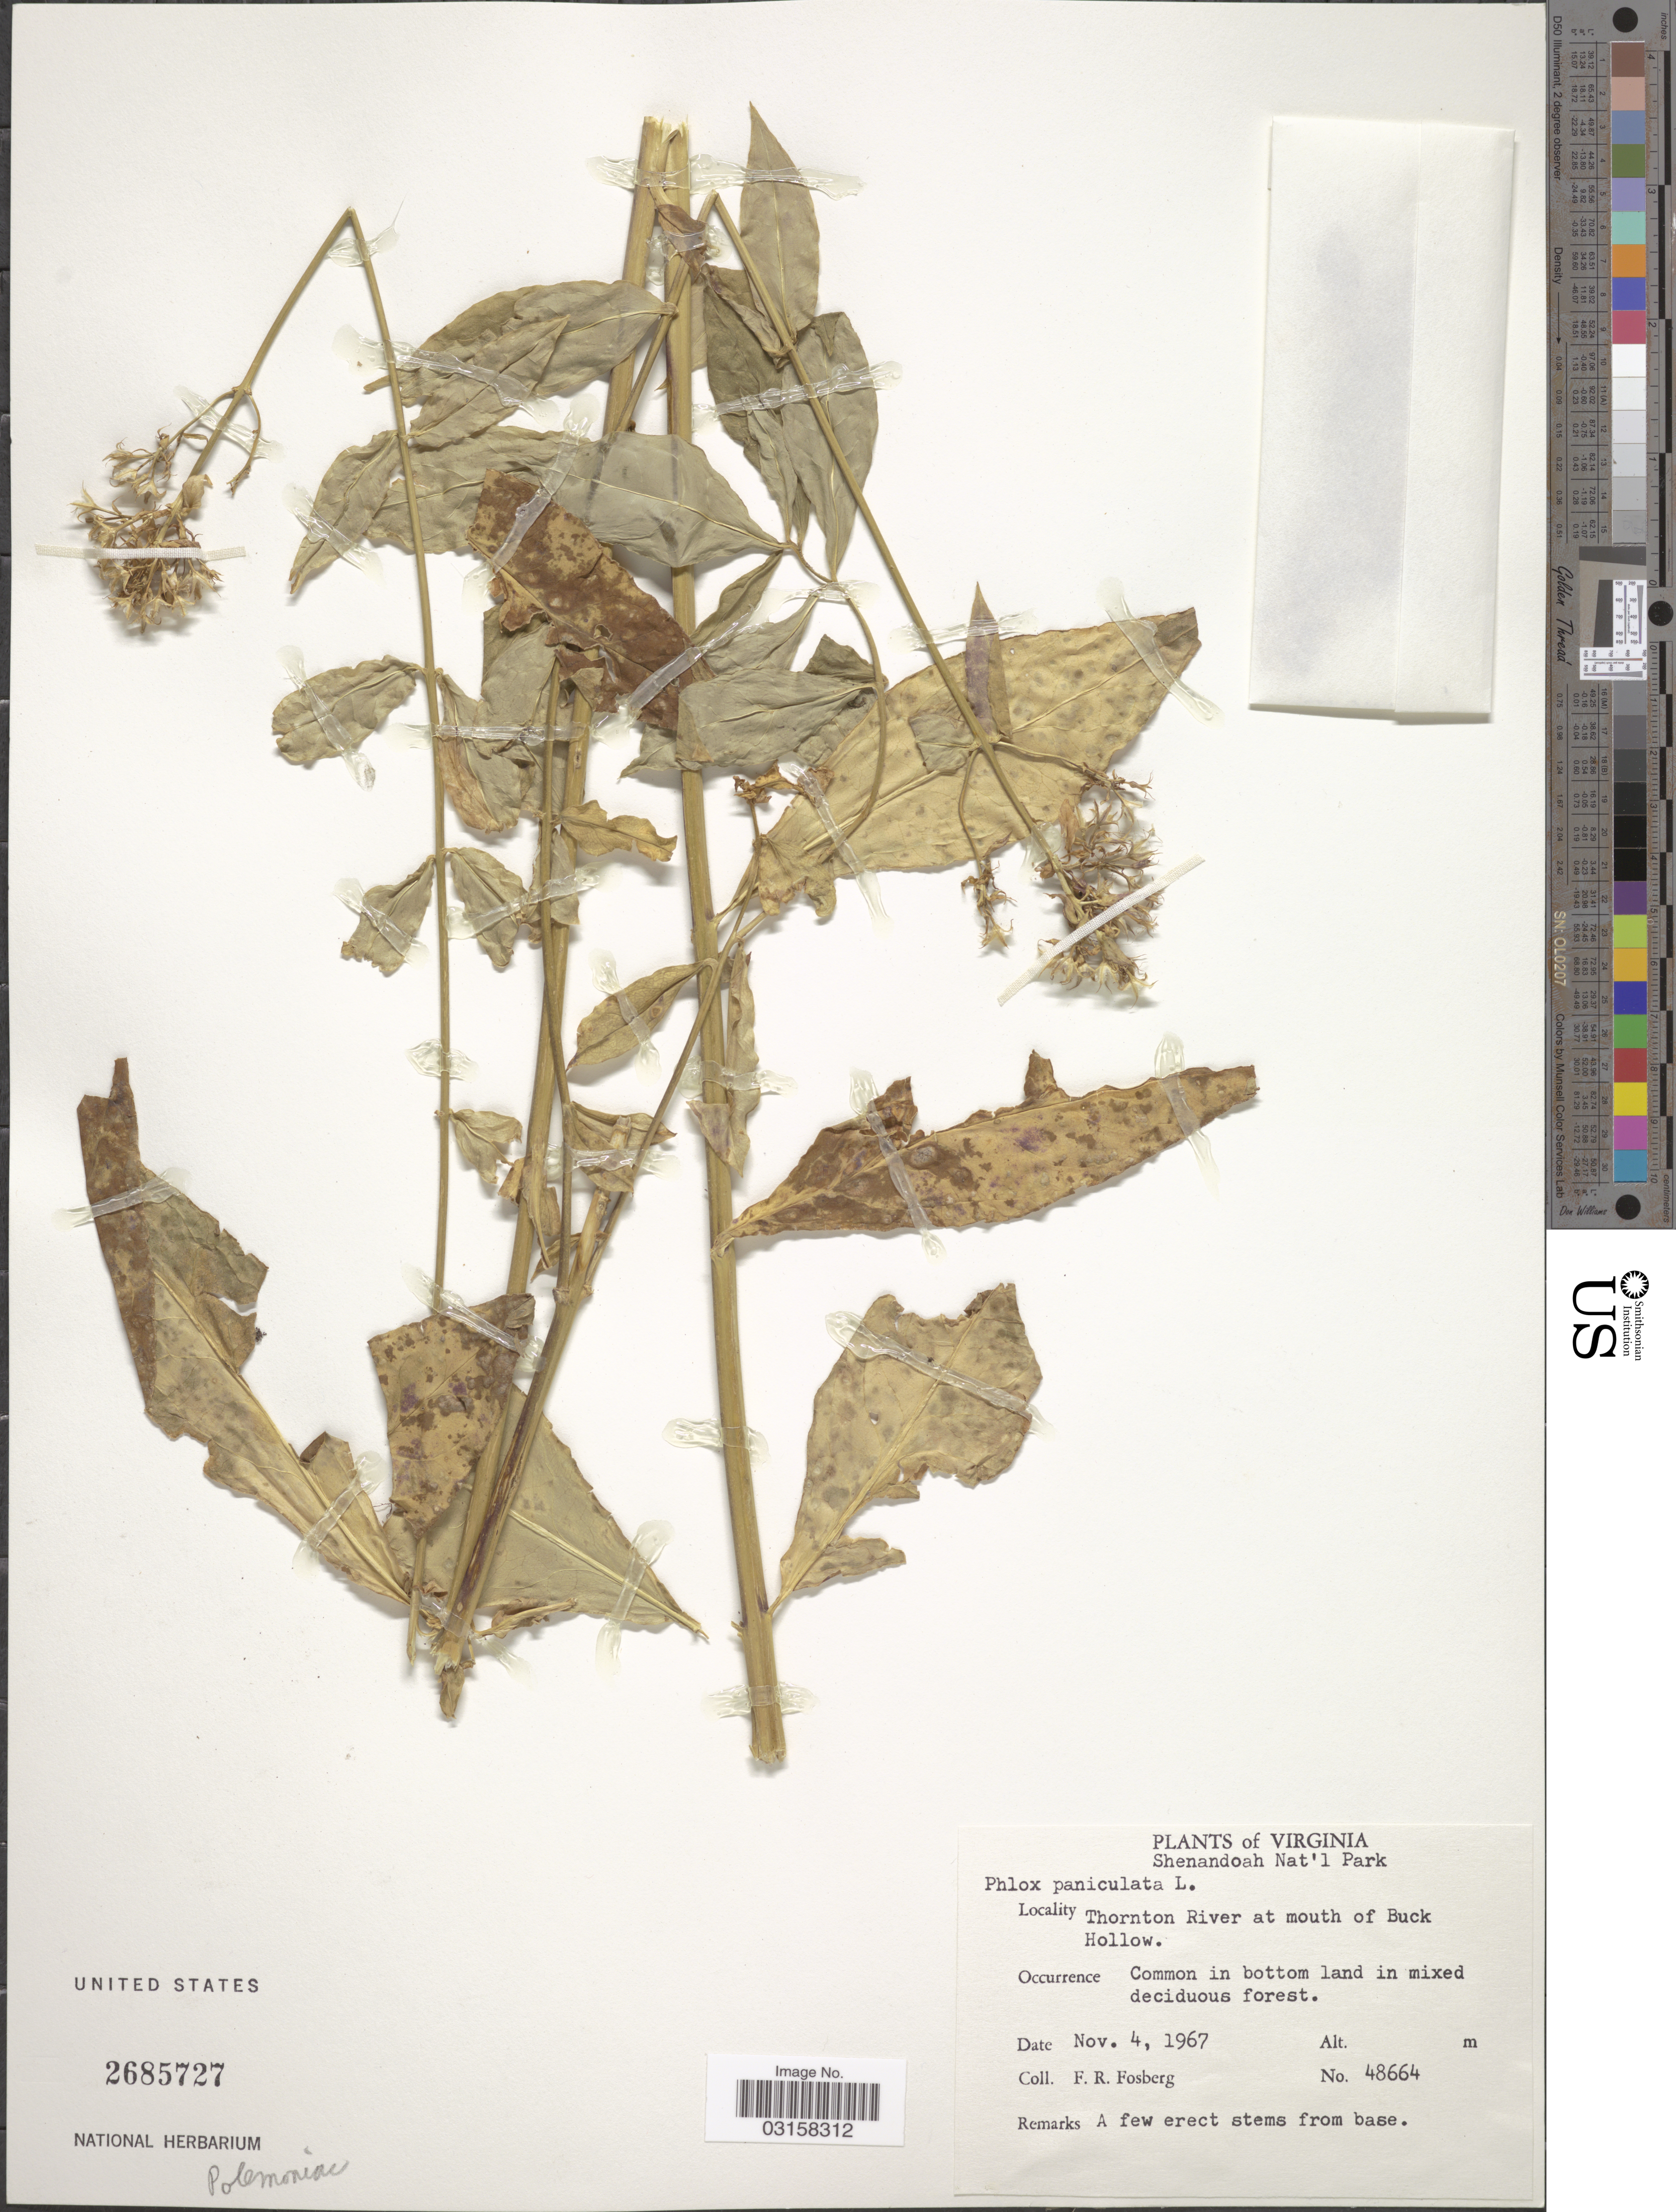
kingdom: Plantae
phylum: Tracheophyta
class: Magnoliopsida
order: Ericales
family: Polemoniaceae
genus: Phlox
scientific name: Phlox paniculata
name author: L.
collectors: F. R. Fosberg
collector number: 48664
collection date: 1967-11-04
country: United States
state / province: Virginia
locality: Shenandoah Nat'l Park. Thornton River at mouth of Buck Hollow.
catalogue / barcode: US 2685727